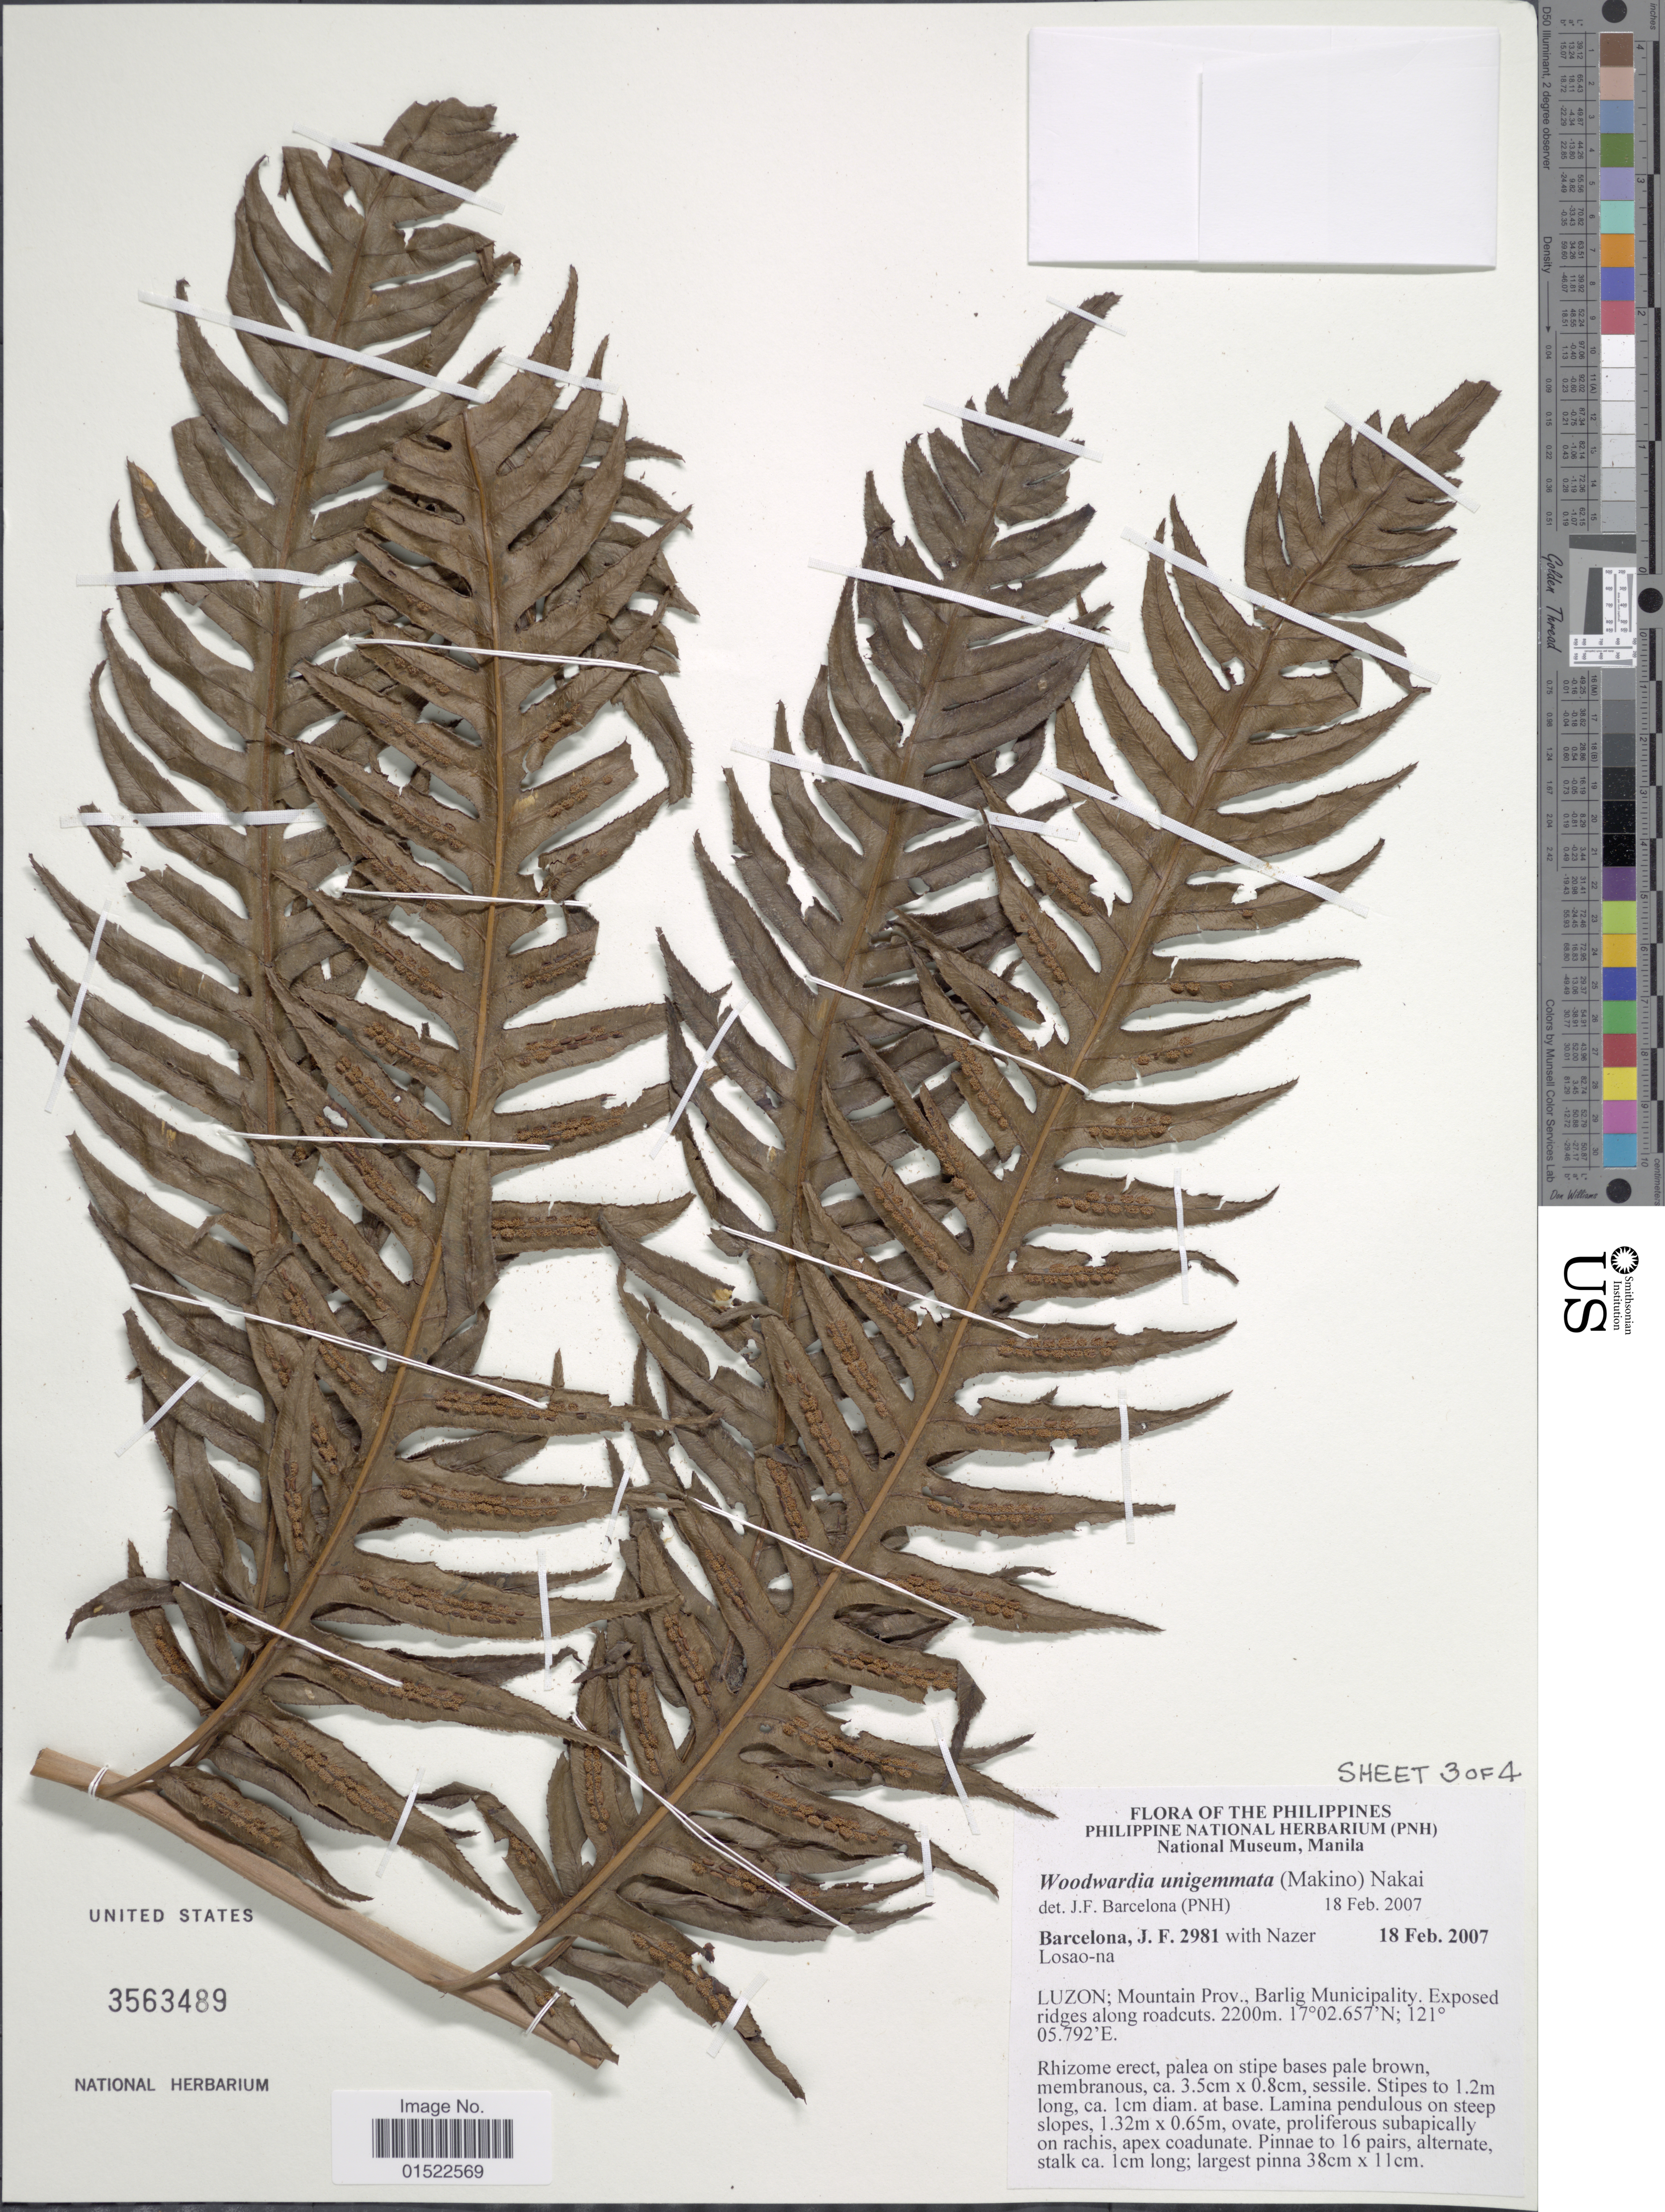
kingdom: Plantae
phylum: Tracheophyta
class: Polypodiopsida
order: Polypodiales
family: Blechnaceae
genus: Woodwardia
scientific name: Woodwardia unigemmata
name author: (Makino) Nakai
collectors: J. F. Barcelona & N. Losao-na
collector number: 2981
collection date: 2007-02-18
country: Philippines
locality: Luzon: Mountain Prov., Barlig Municipality, Exposed ridges along roadcuts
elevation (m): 2200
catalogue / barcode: US 3563489